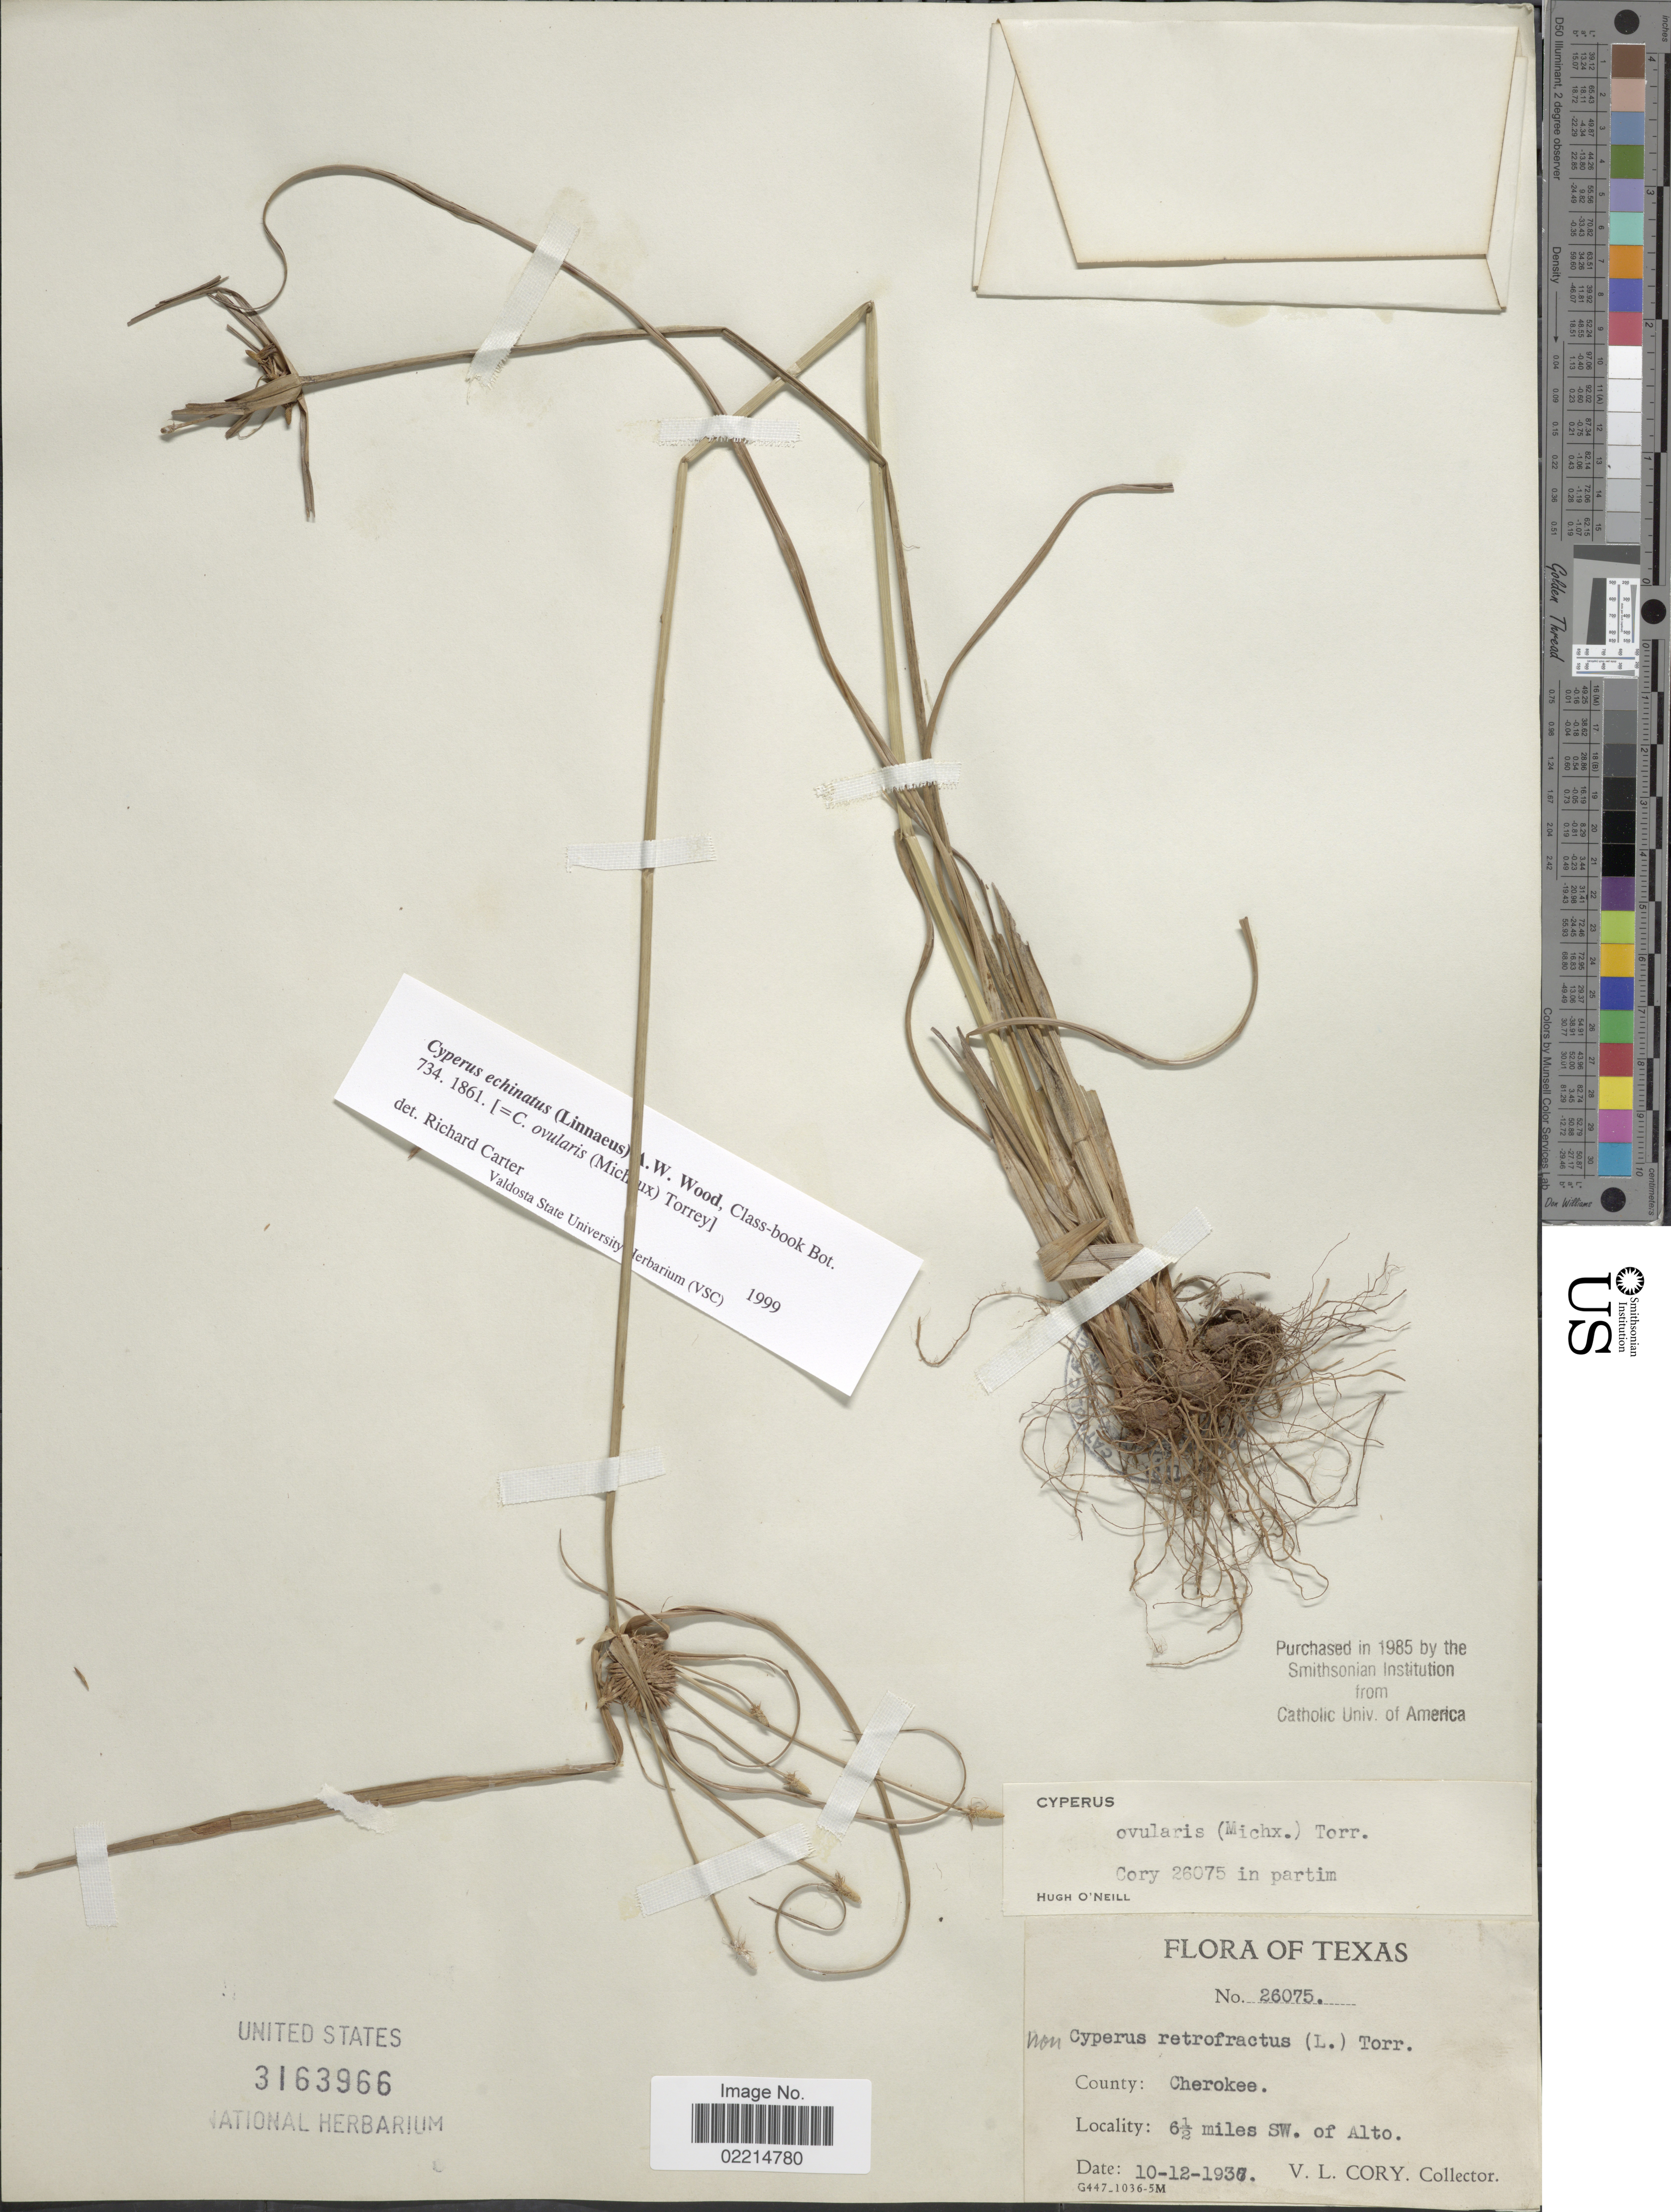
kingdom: Plantae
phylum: Tracheophyta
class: Liliopsida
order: Poales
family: Cyperaceae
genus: Cyperus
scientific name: Cyperus echinatus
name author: (L.) Alph. Wood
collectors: V. Cory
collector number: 26075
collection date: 1937-10-12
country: United States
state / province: Texas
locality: County: Cherokee. 6½ miles SW. of Alto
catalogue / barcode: US 3163966